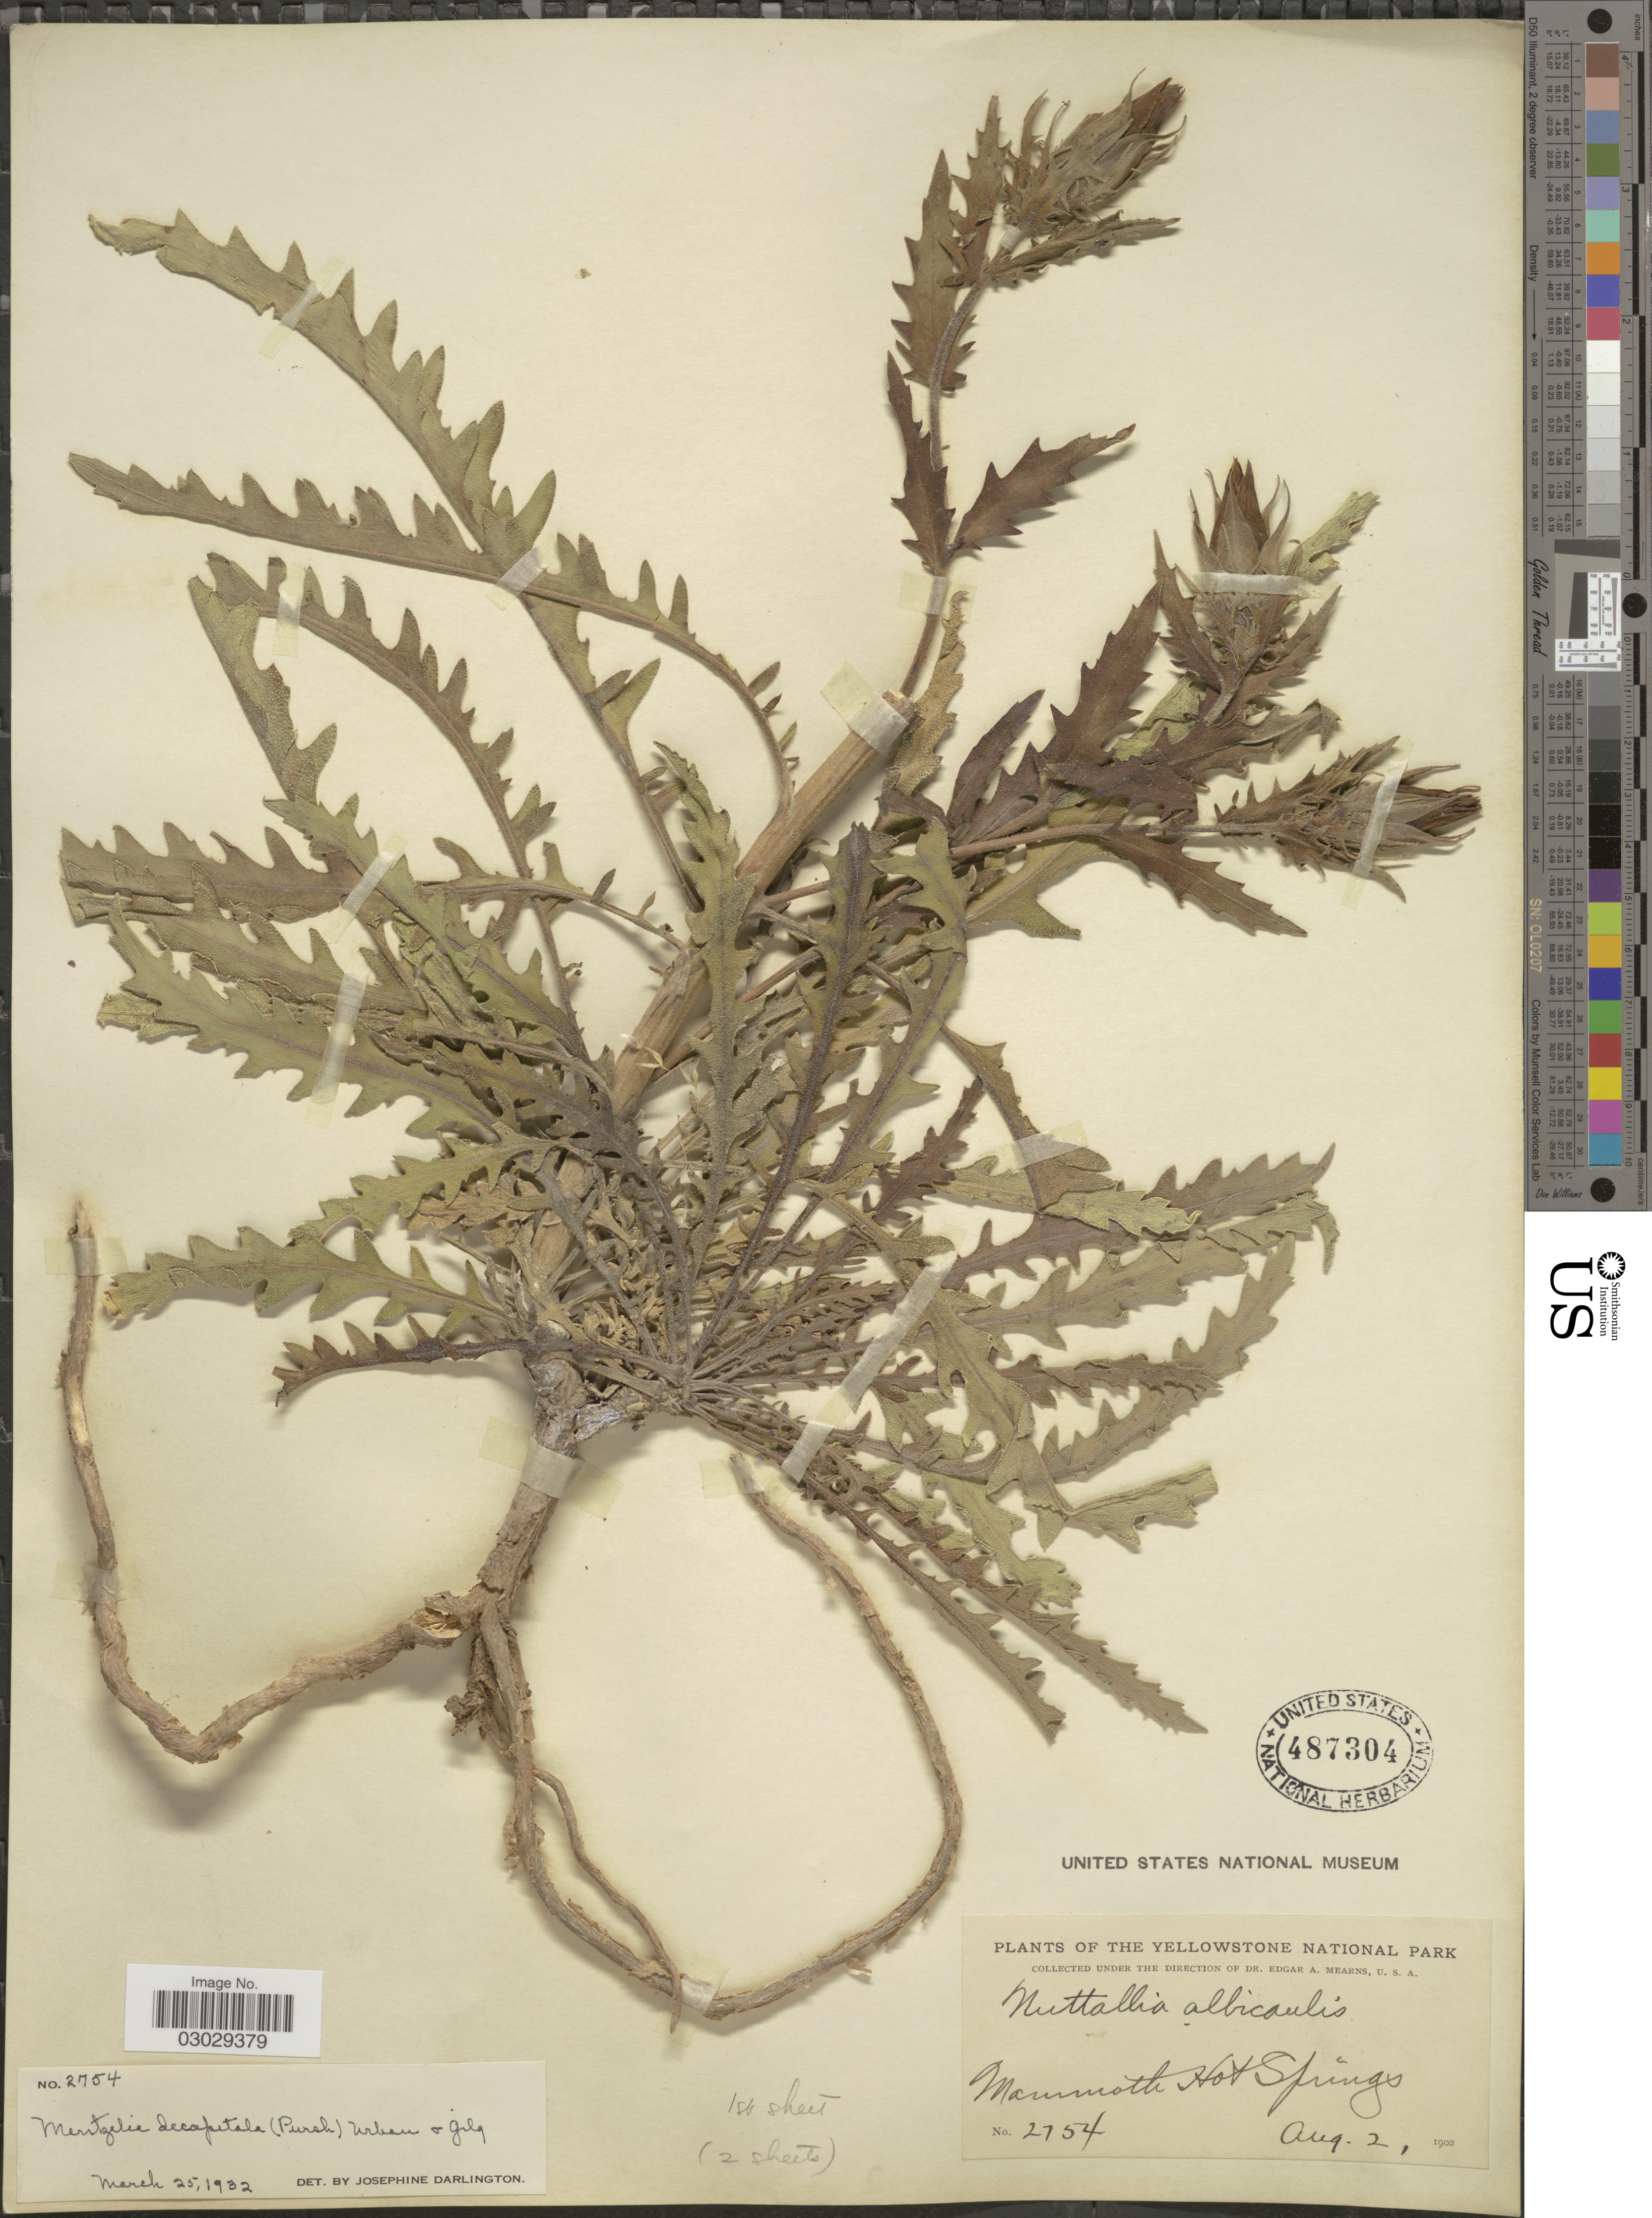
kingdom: Plantae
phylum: Tracheophyta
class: Magnoliopsida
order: Cornales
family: Loasaceae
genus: Mentzelia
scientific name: Mentzelia decapetala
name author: (Sims) Urb.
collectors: E. A. Mearns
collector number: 2754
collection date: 1902-08-02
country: United States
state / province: Wyoming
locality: The Yellowstone National Park. Mammoth Hot Springs.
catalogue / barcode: US 487304